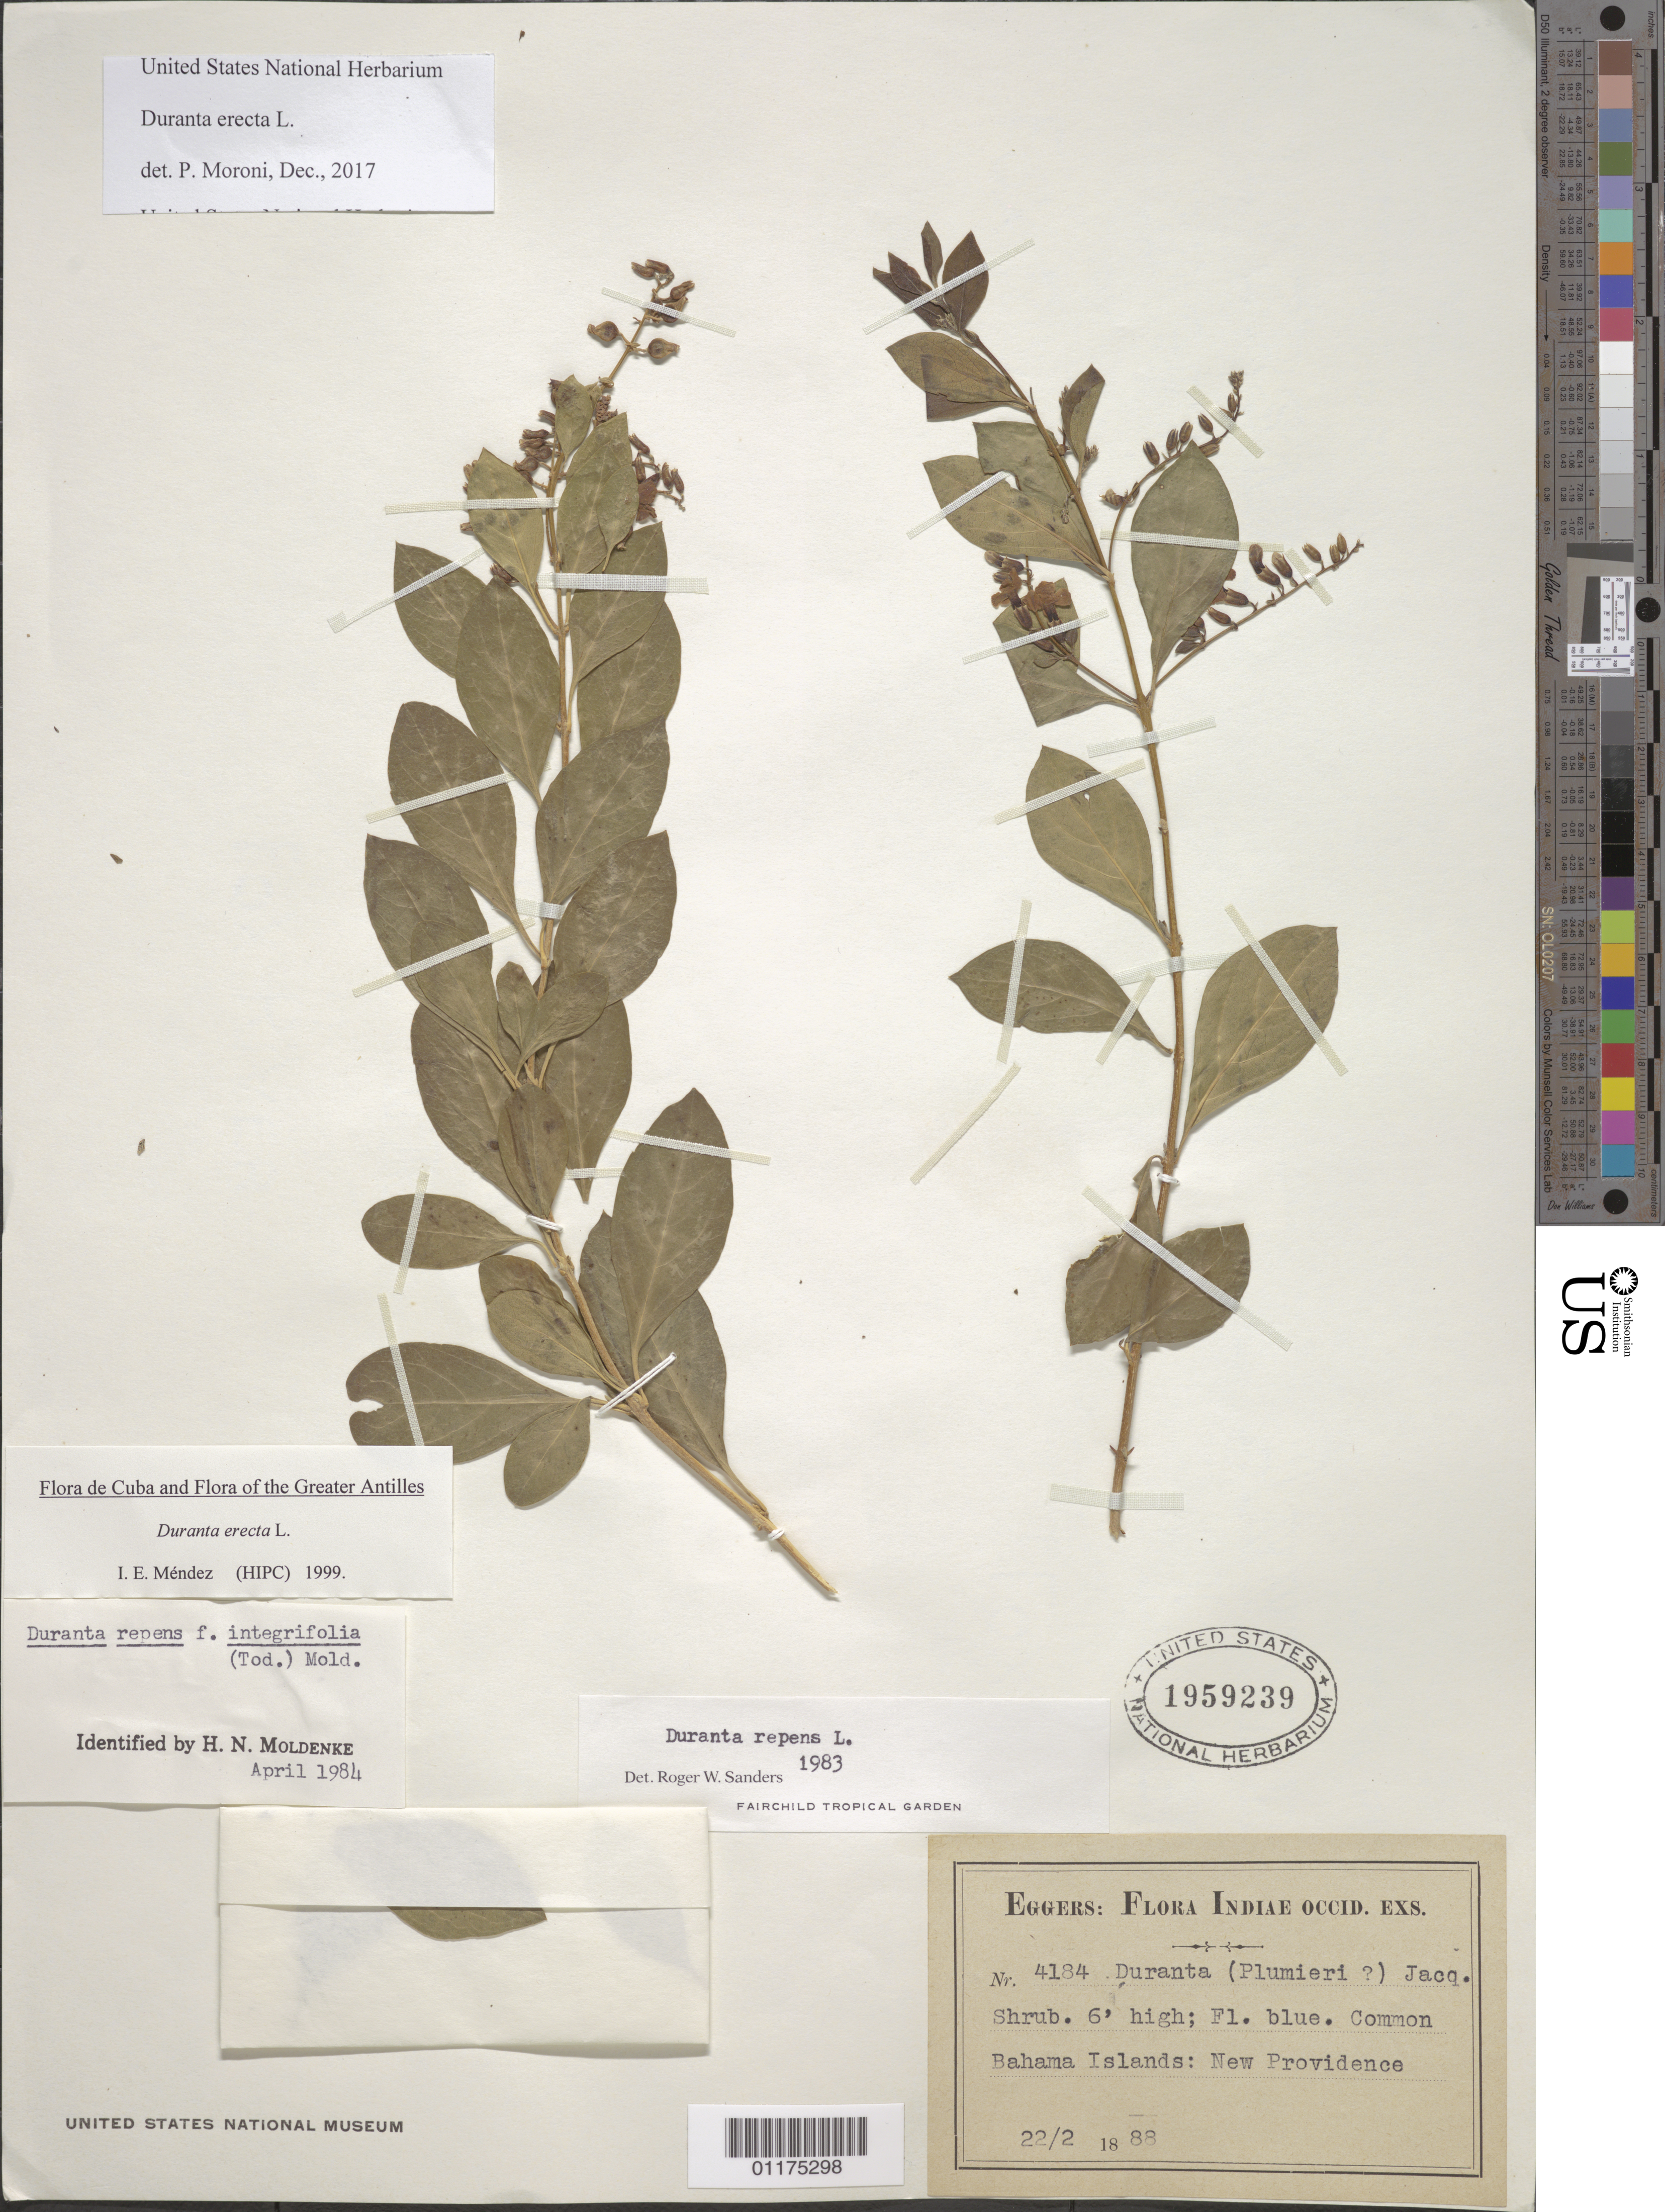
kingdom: Plantae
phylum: Tracheophyta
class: Magnoliopsida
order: Lamiales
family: Verbenaceae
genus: Duranta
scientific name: Duranta erecta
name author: L.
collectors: -. Eggers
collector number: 4184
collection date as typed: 22 Feb 1888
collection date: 1888-02-22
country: Bahamas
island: New Providence I.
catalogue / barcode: US 1959239